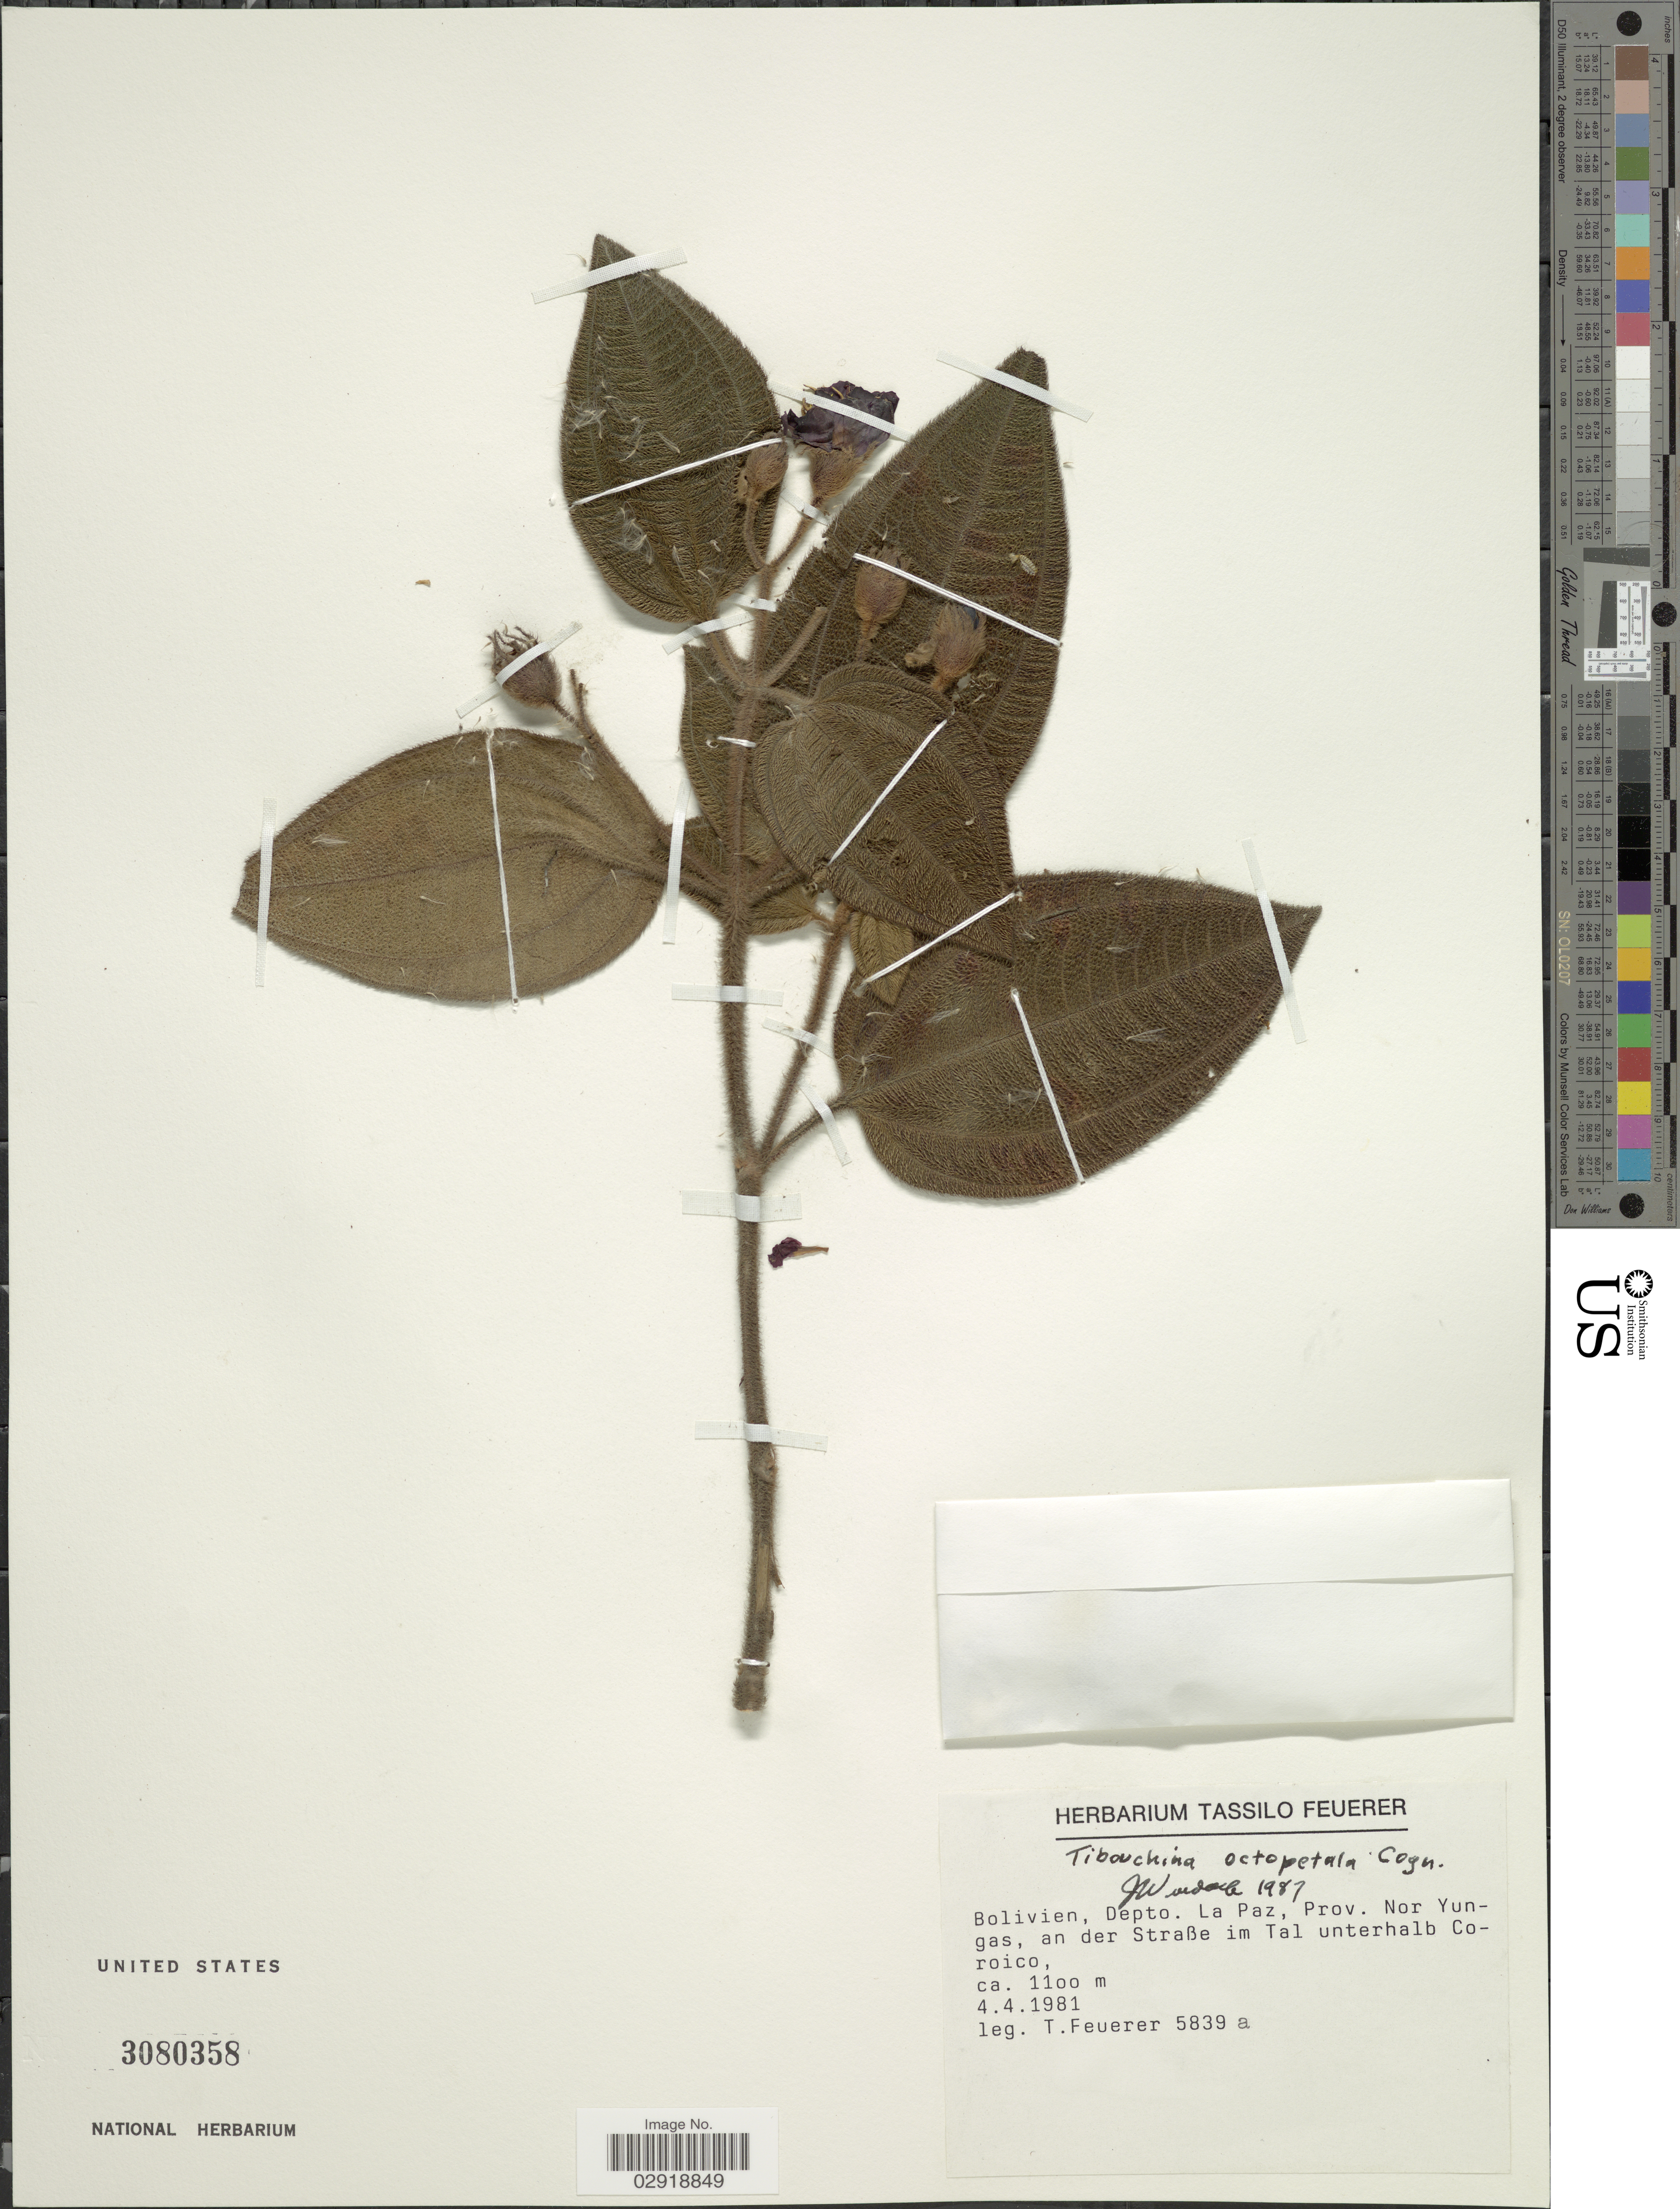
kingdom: Plantae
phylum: Tracheophyta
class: Magnoliopsida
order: Myrtales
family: Melastomataceae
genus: Tibouchina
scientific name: Tibouchina octopetala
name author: Cogn.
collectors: T. Feuerer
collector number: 5839a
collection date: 1981-04-04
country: Bolivia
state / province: La Paz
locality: Bolivien, Depto. La Paz, Prov. Nor Yungas, an der Straße im Tal unterhalb Coroico.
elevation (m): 1100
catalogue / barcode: US 3080358